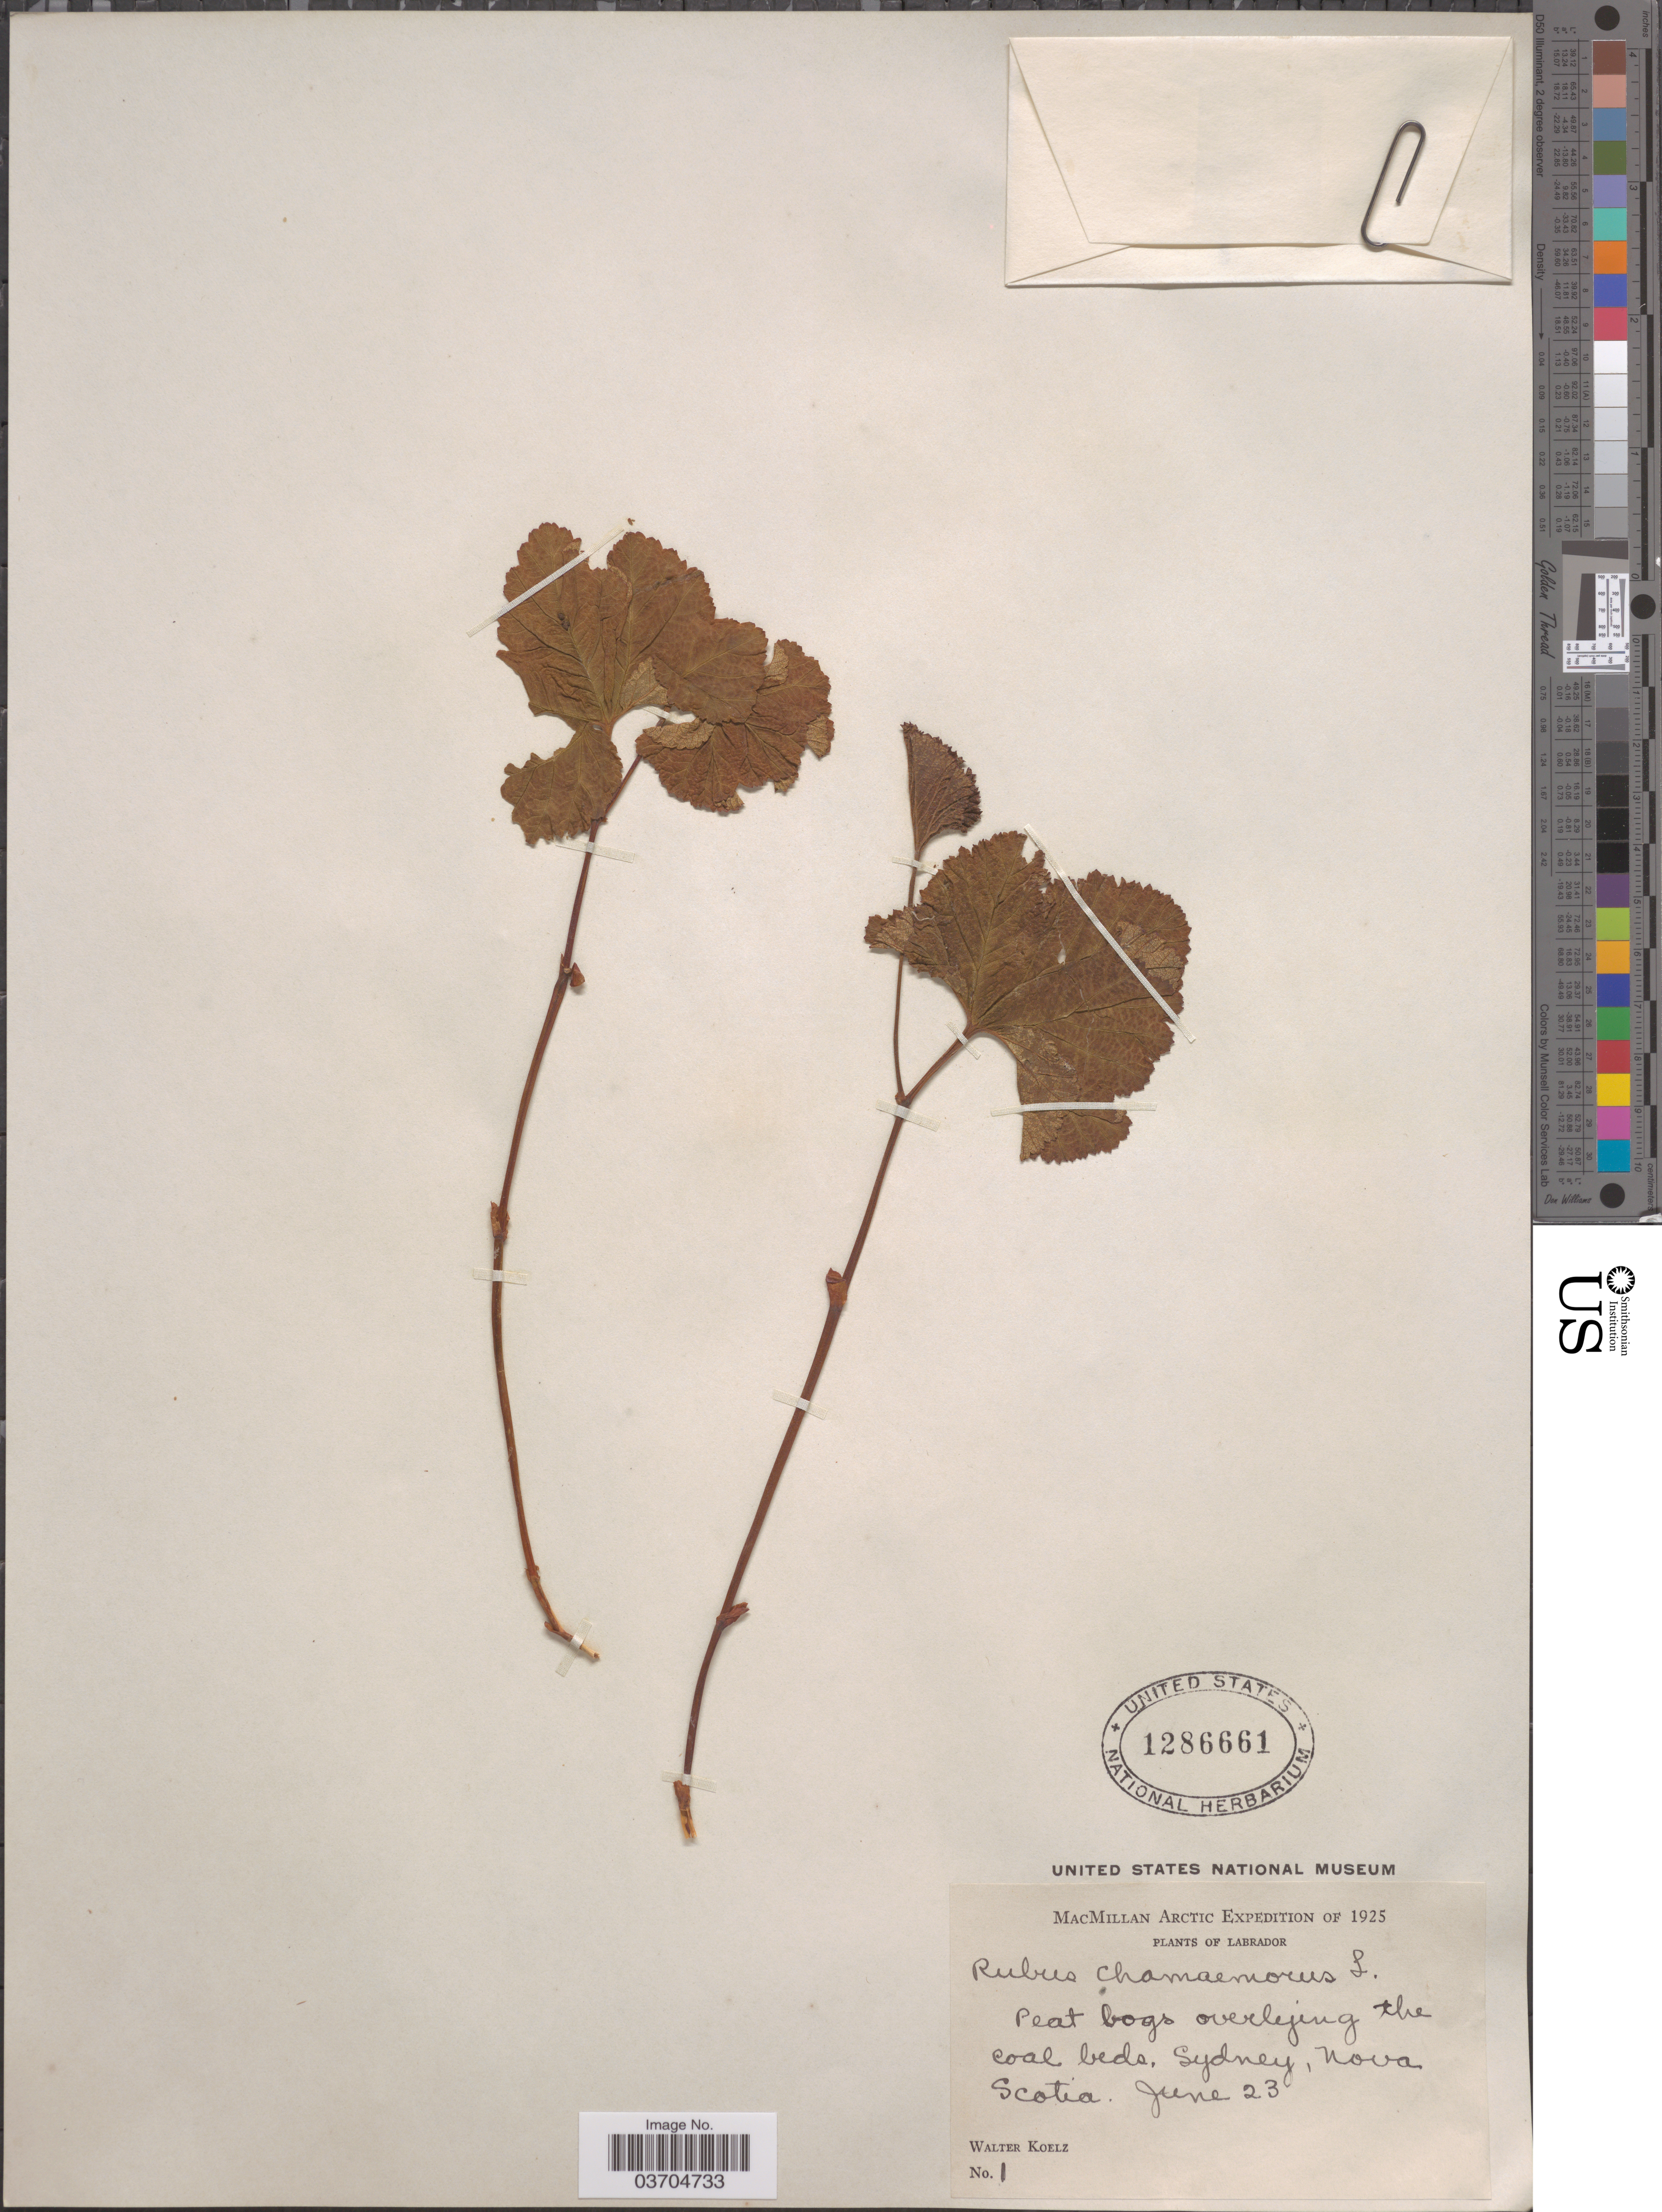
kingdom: Plantae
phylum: Tracheophyta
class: Magnoliopsida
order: Rosales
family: Rosaceae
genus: Rubus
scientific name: Rubus chamaemorus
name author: L.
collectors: W. N. Koelz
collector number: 1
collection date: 1925-06-23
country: Canada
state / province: Nova Scotia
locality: Sydney.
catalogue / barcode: US 1286661